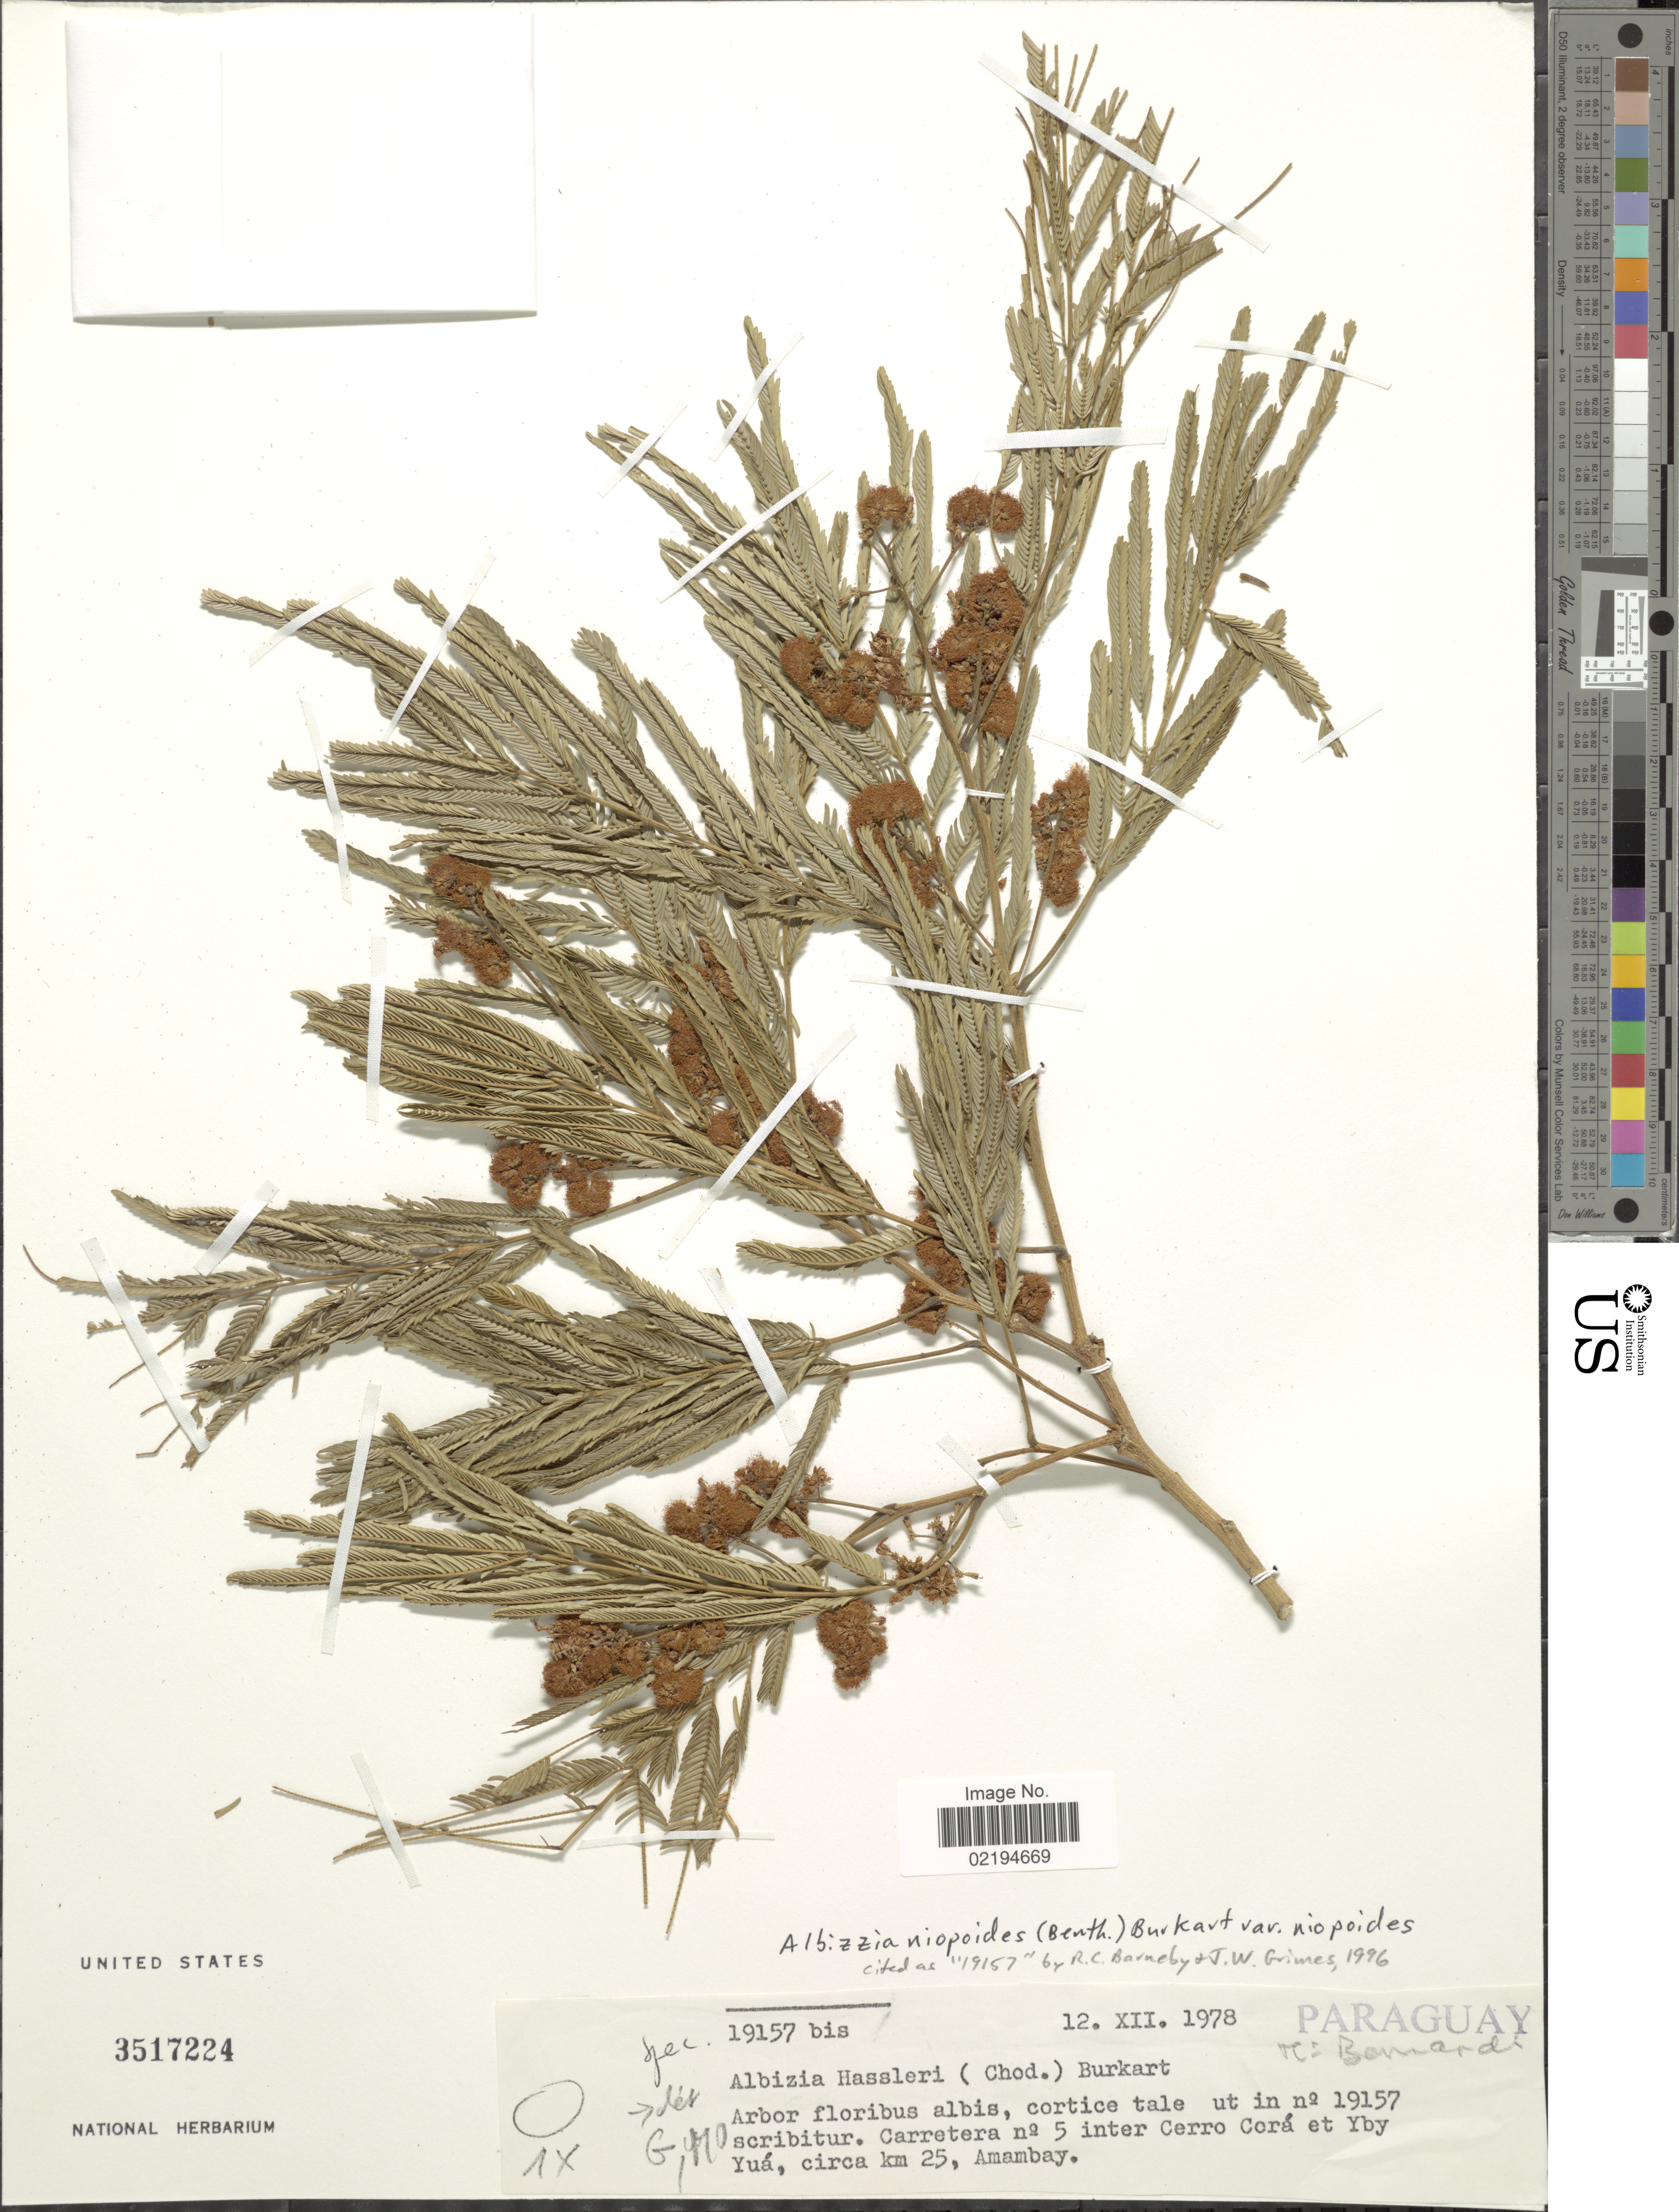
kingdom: Plantae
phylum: Tracheophyta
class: Magnoliopsida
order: Fabales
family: Fabaceae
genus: Pseudalbizzia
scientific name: Pseudalbizzia niopoides var. niopoides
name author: (Spruce ex Benth.) Koenen & Duno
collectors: Bernardi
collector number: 19157bis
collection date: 1978-12-12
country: Paraguay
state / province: Amambay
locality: Carretera no.5 inter Cerro Cora et Yby Yua, circa km 25.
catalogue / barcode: US 3517224